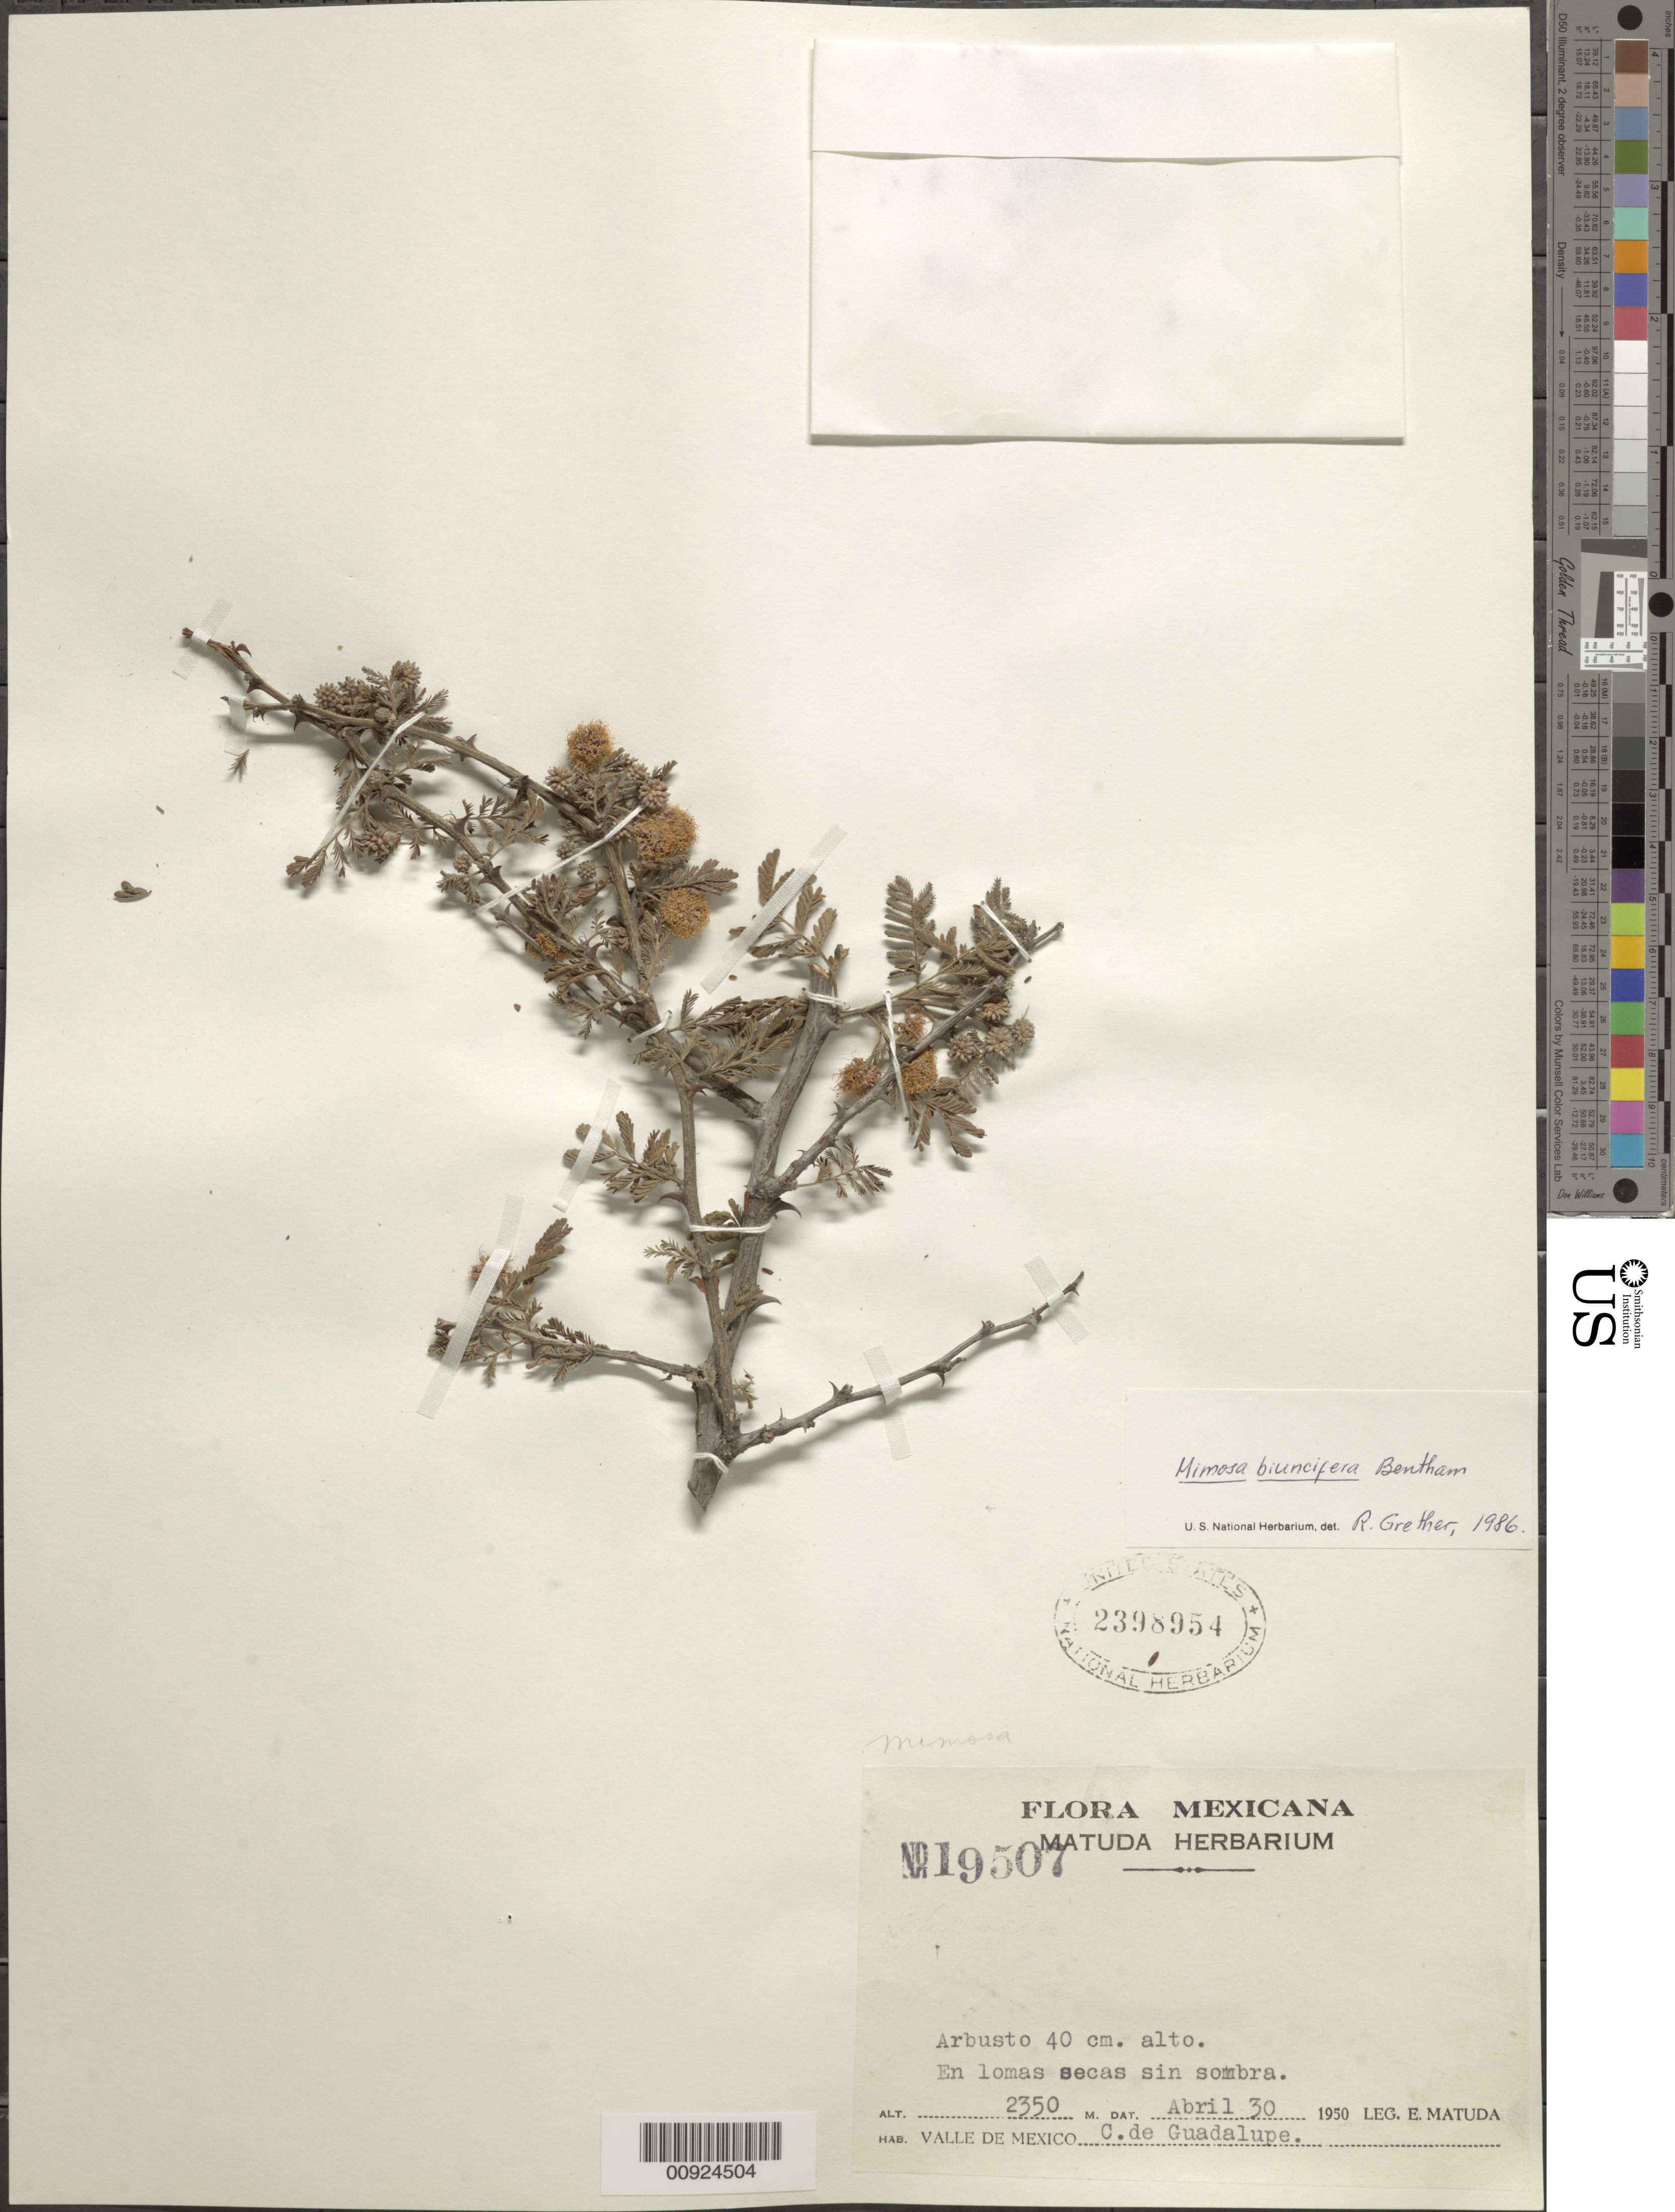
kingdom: Plantae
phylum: Tracheophyta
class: Magnoliopsida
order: Fabales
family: Fabaceae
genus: Mimosa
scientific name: Mimosa biuncifera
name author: Benth.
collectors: E. Matuda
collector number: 19507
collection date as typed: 30 Apr 1950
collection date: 1950-04-30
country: Mexico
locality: Valle de México: C. de Guadalupe.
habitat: En lomas secas sin sombra.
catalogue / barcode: US 2398954